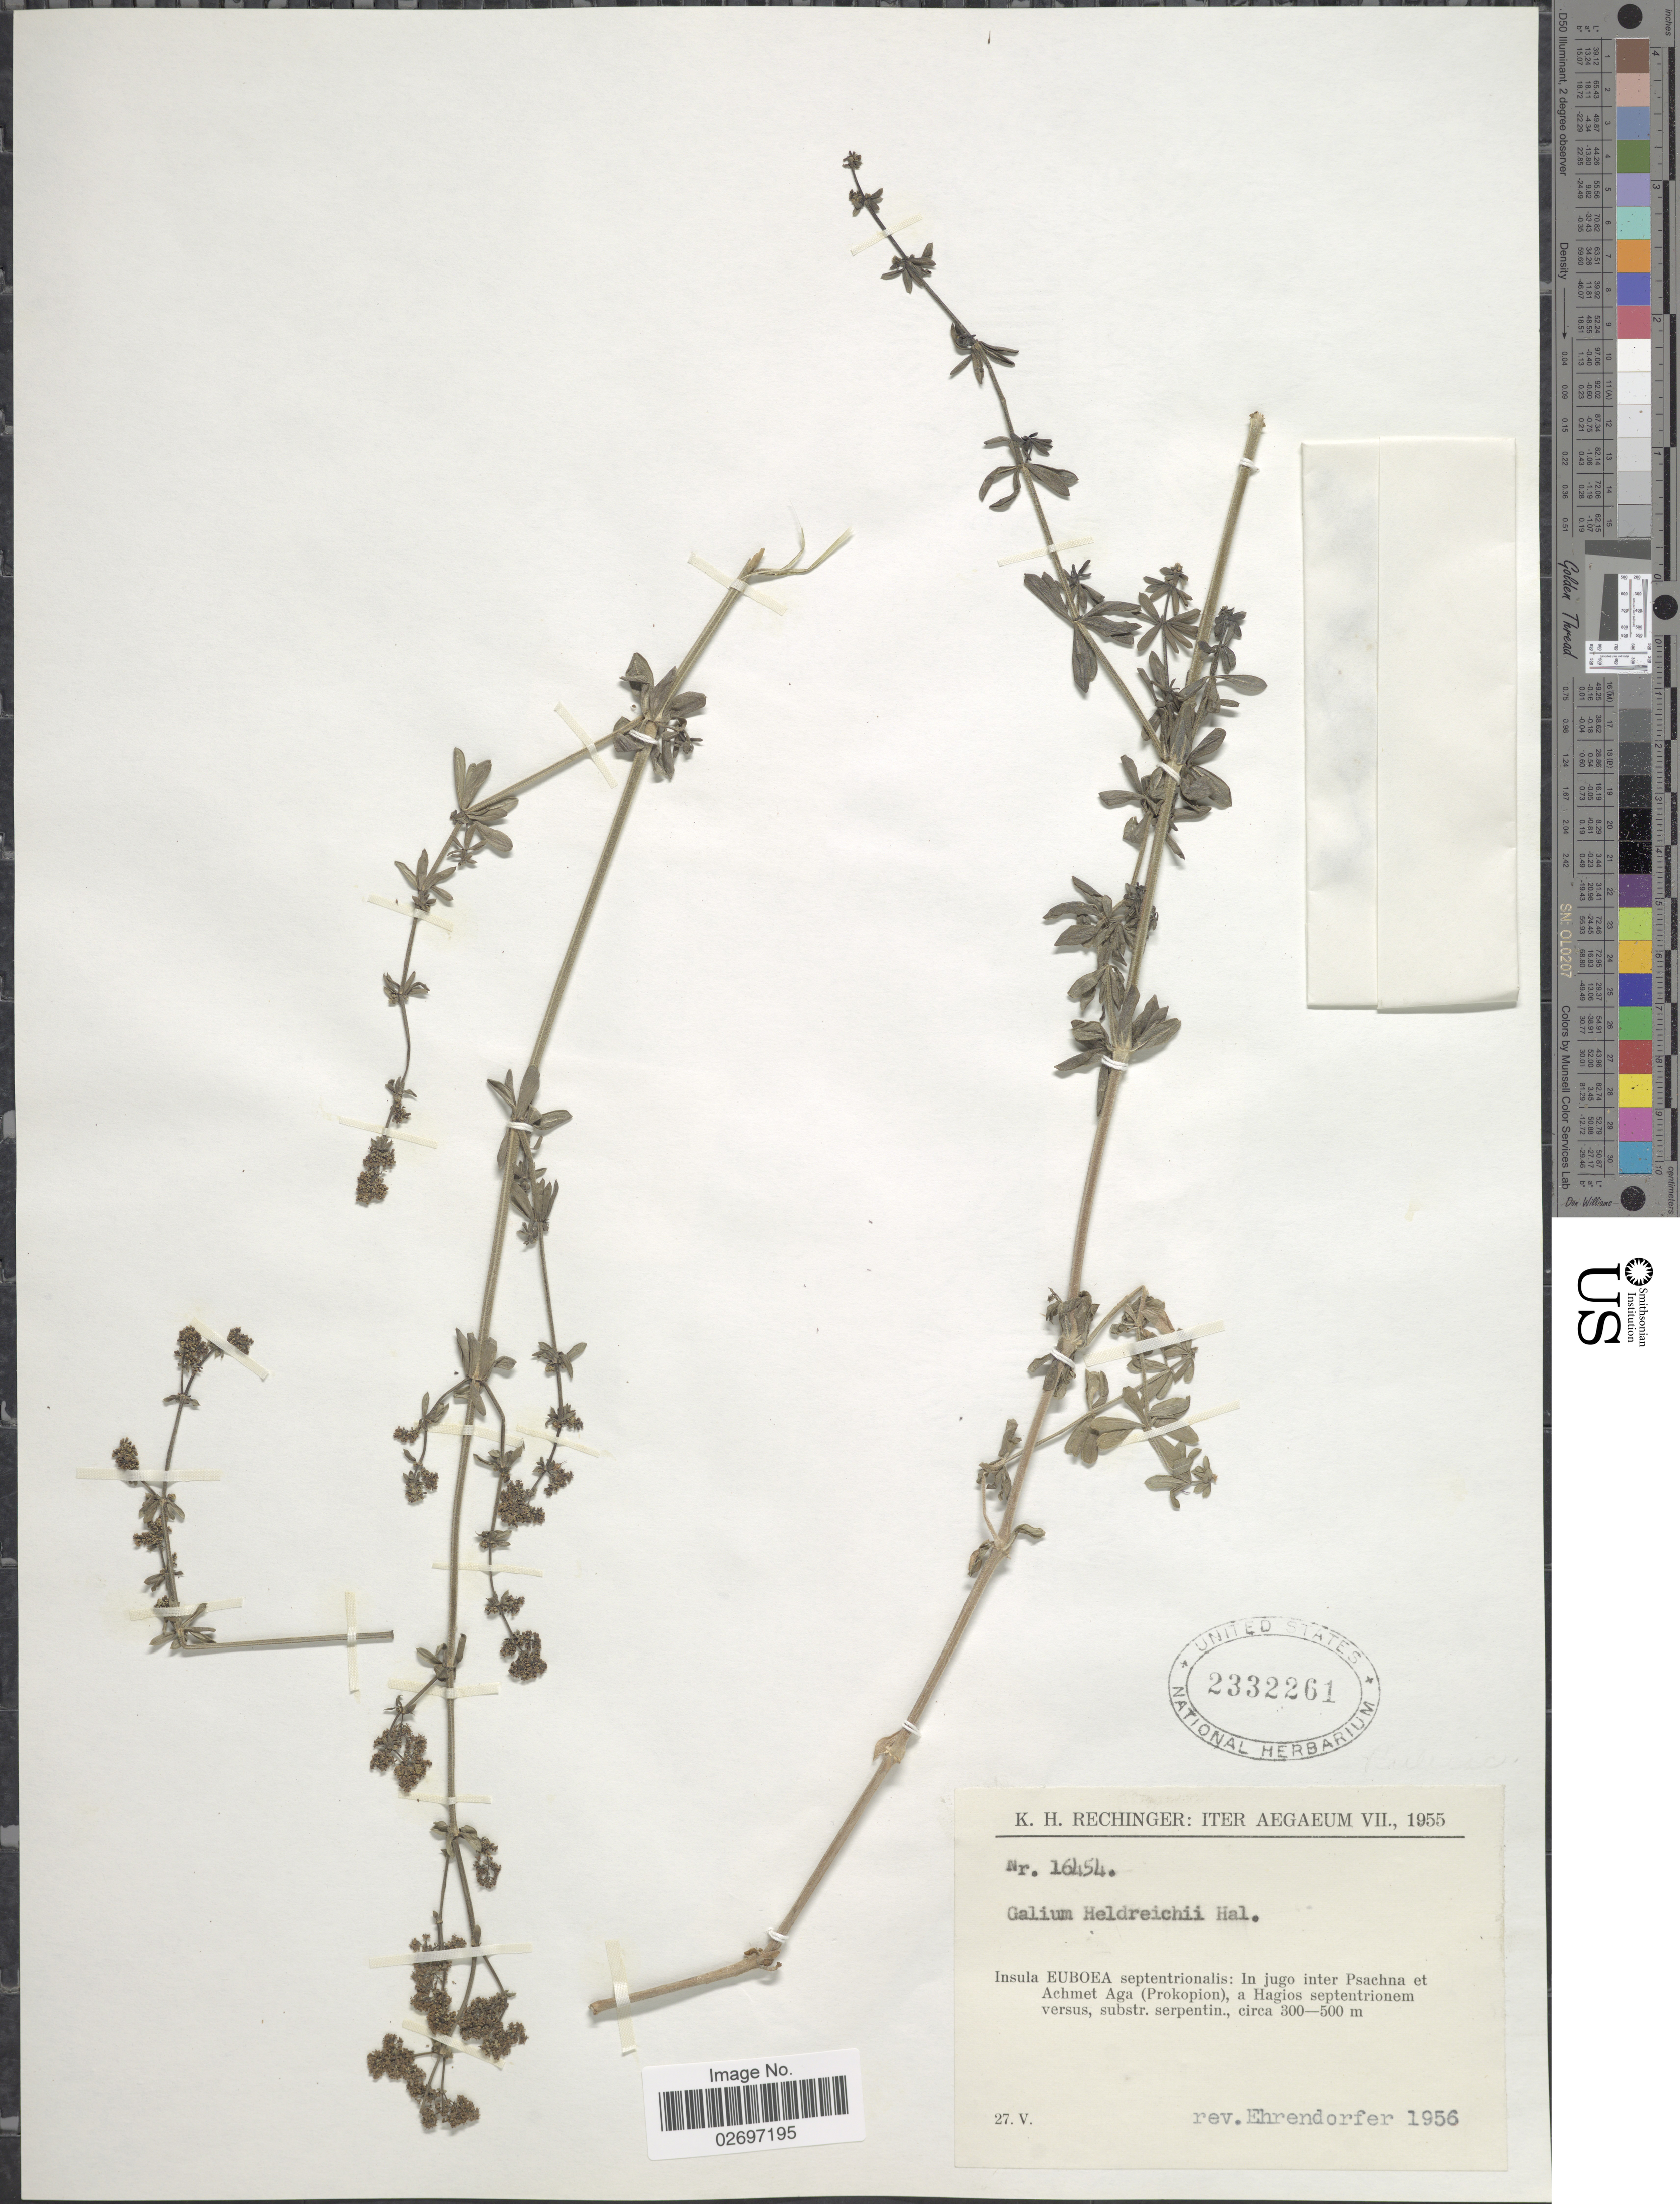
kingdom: Plantae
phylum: Tracheophyta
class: Magnoliopsida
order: Gentianales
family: Rubiaceae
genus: Galium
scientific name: Galium heldreichii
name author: Halácsy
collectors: Rev. Ehrendorfer & K. H. Rechinger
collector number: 16454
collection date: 1956-05-27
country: Greece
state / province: Central Greece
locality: Insula Euboea septentrionalis: In jugo inter Psachna et Achmet Aga (Prokopion), a Hagios septentrionem versus, substr. serpentin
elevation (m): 300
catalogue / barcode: US 2332261